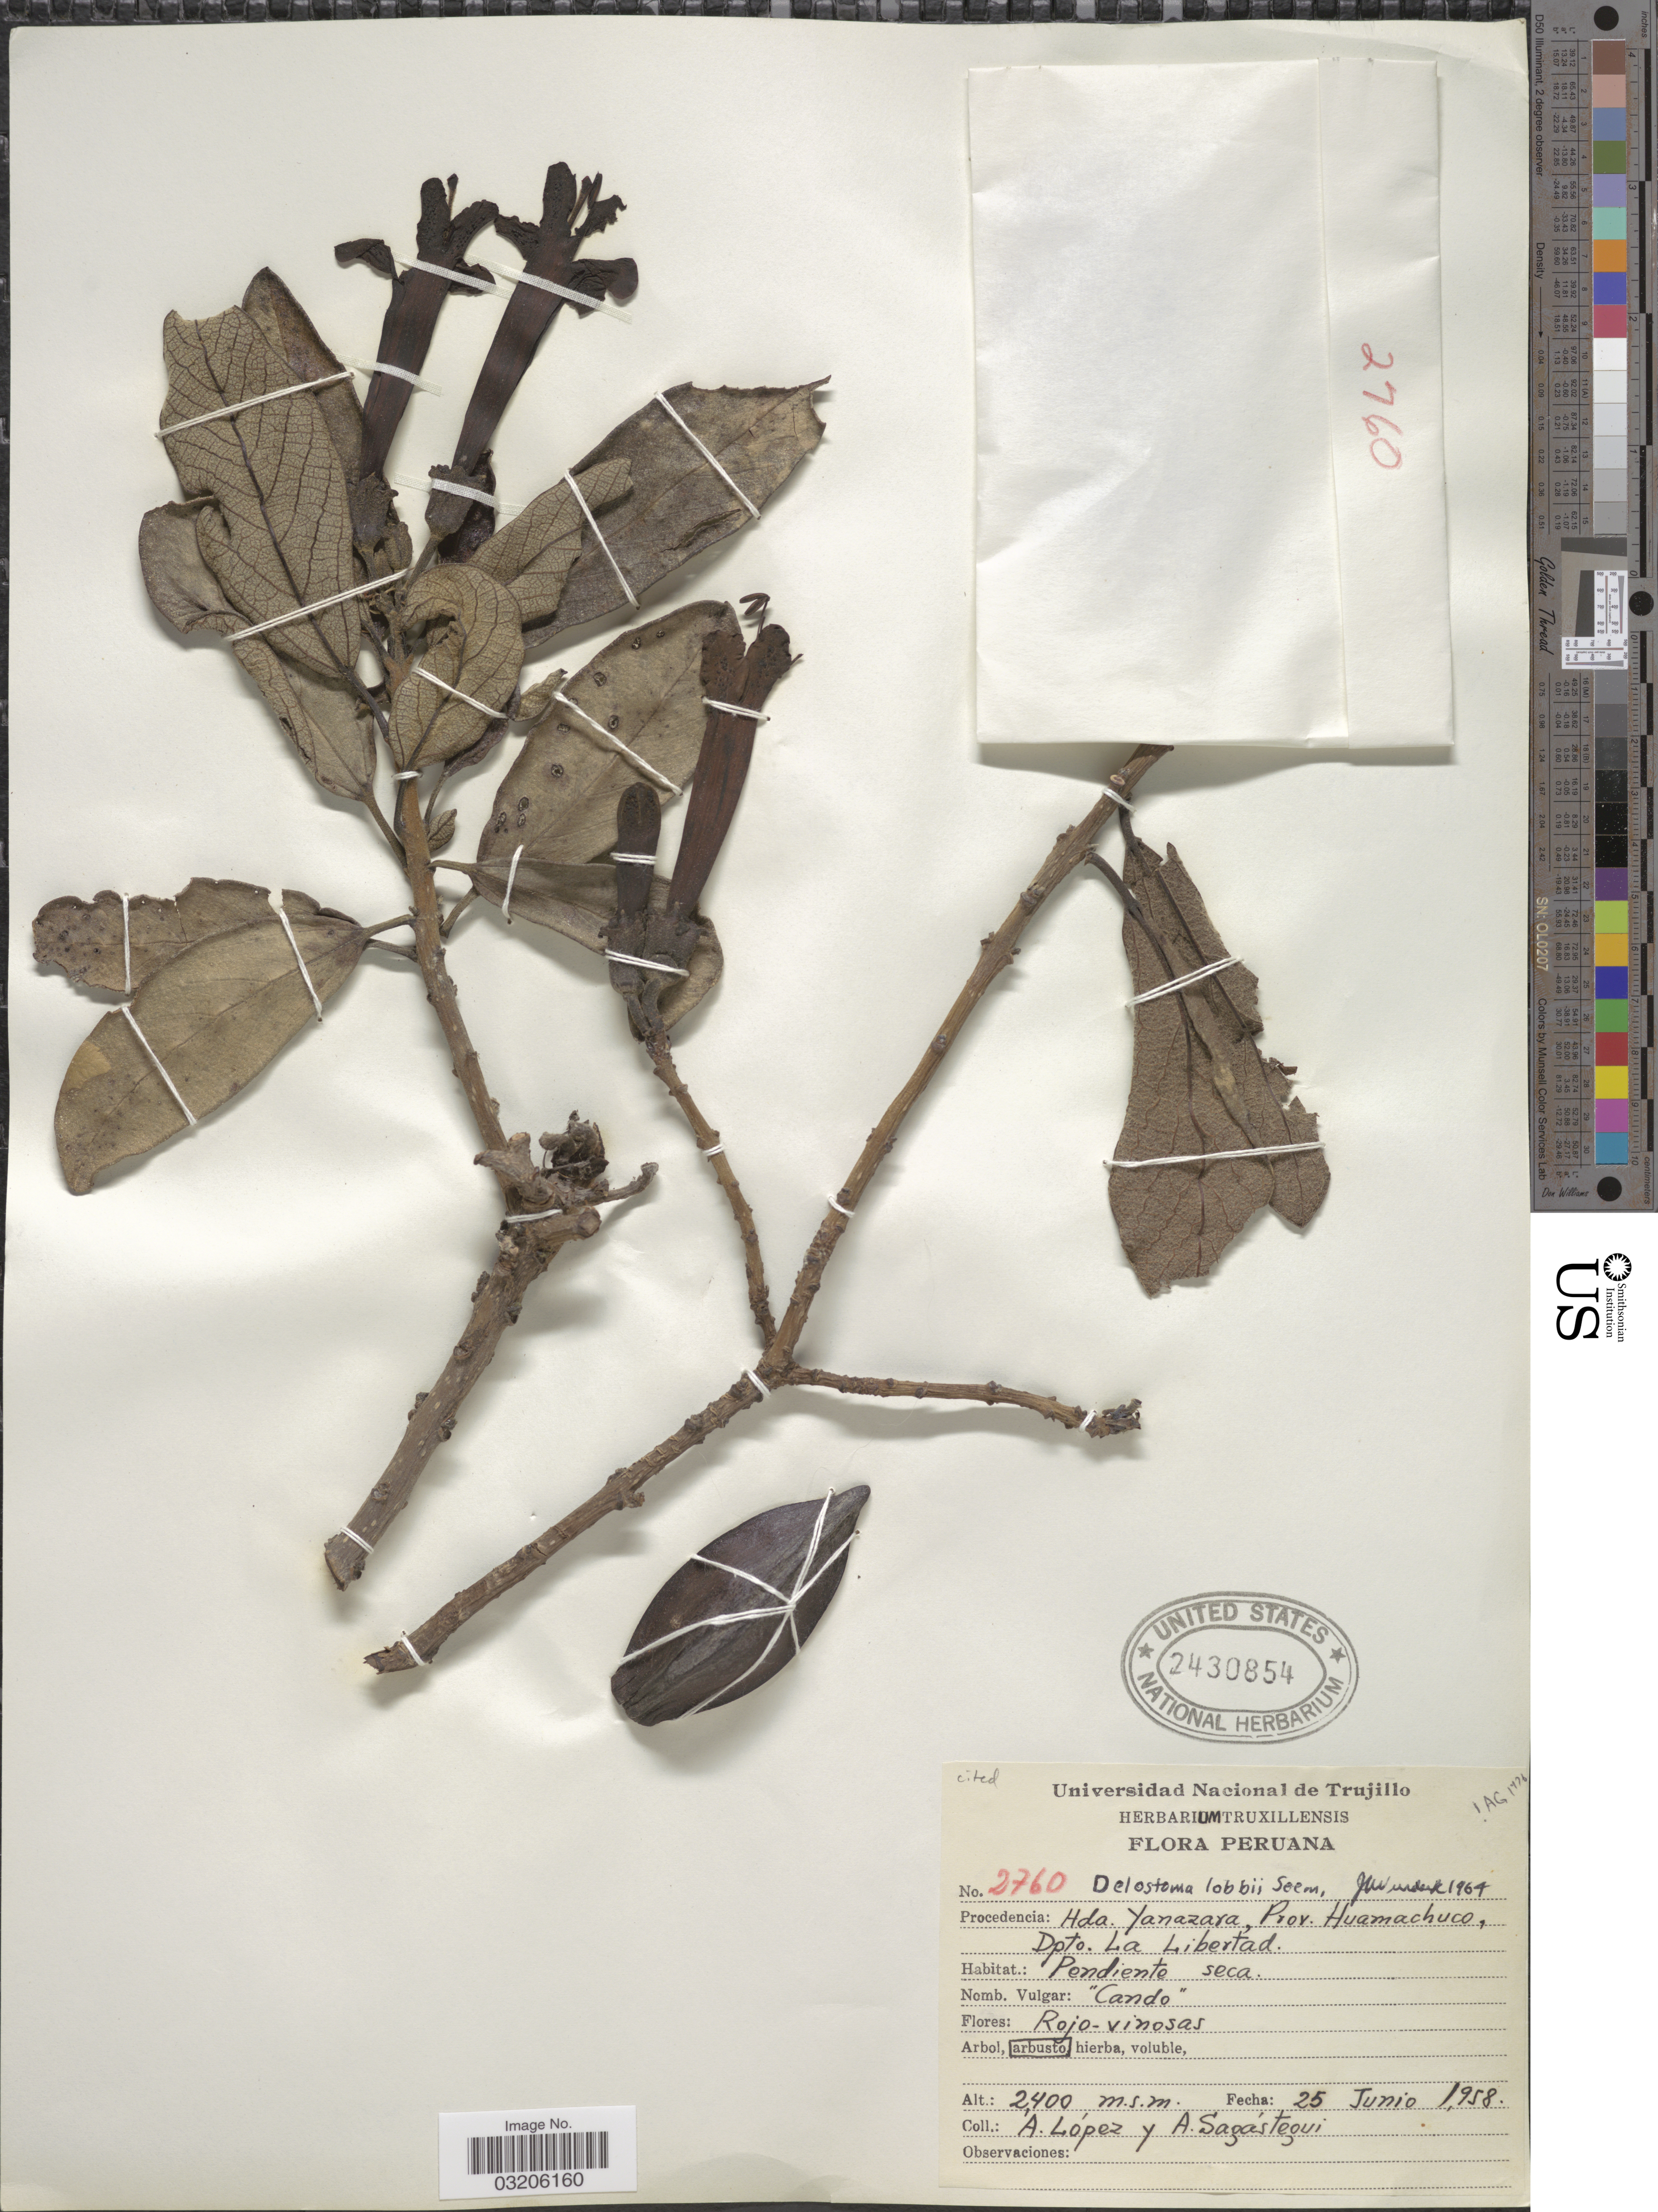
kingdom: Plantae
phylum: Tracheophyta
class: Magnoliopsida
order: Lamiales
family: Bignoniaceae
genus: Delostoma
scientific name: Delostoma lobbii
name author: Seem.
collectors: A. Lopez & A. Sagastegui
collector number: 2760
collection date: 1958-06-25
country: Peru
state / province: La Libertad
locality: Hda. Yanazara, Prov. Huamachuco, Dpto. La Libertad.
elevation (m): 2400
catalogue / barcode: US 2430854